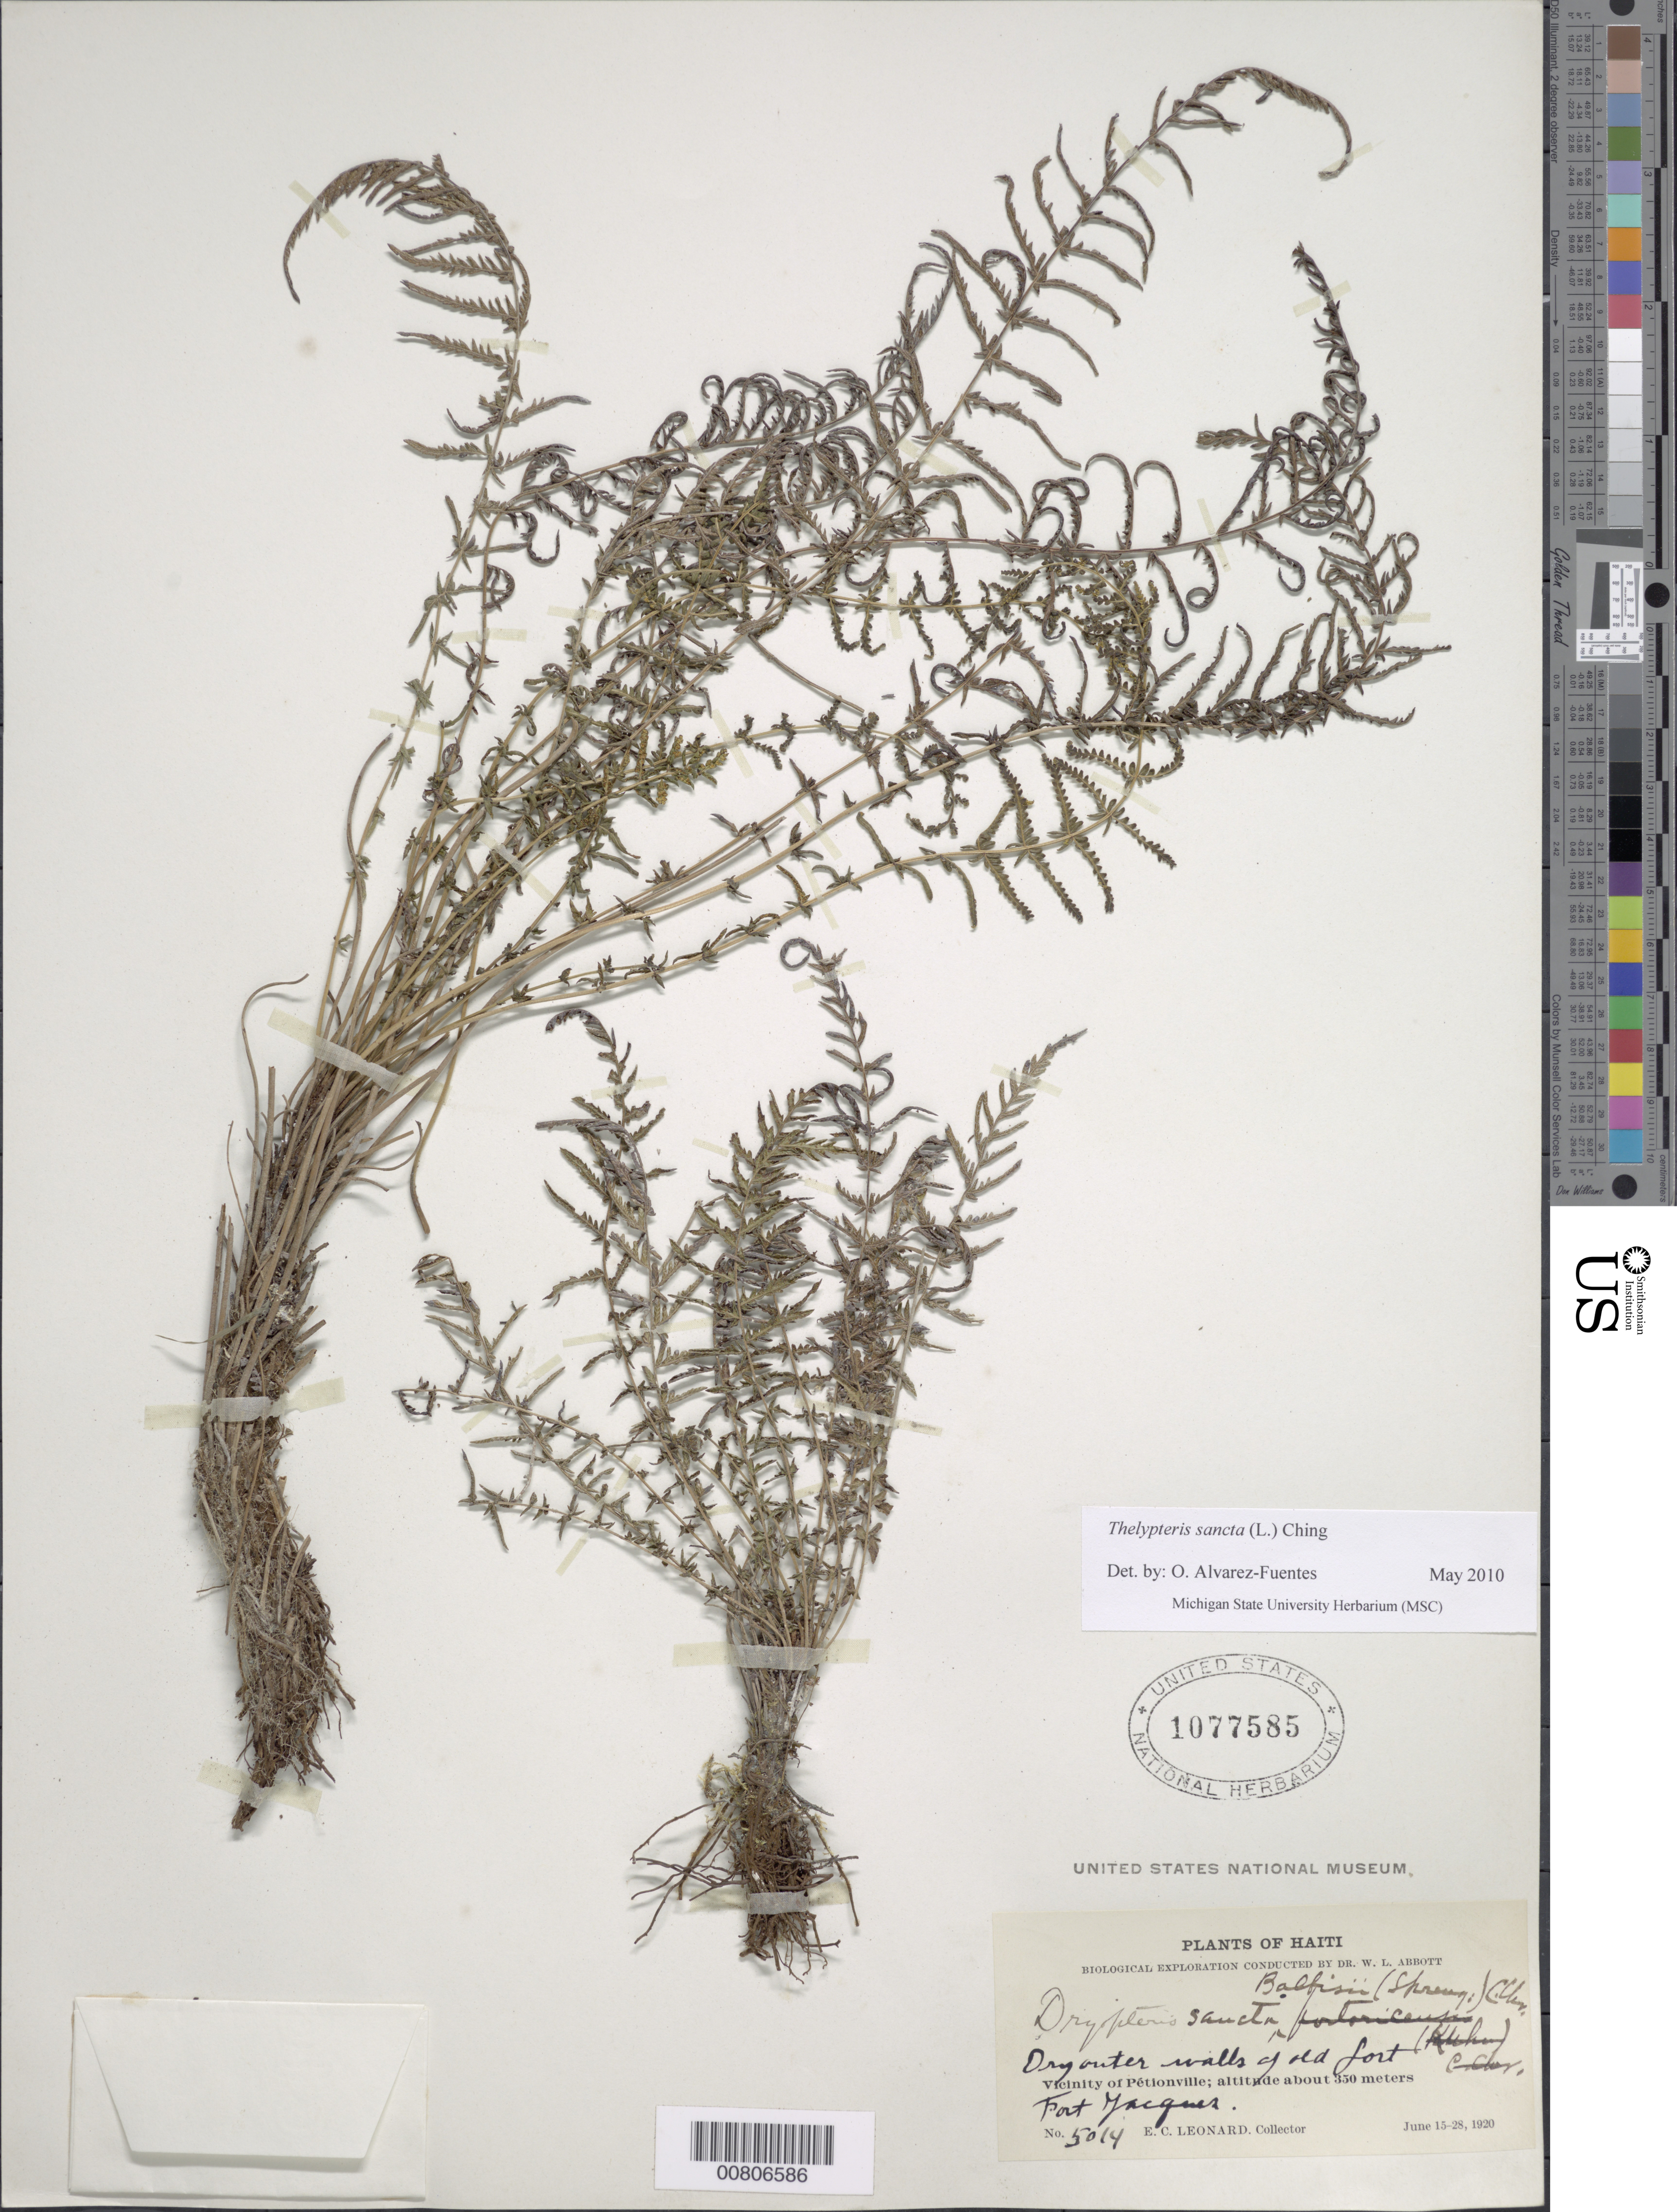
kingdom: Plantae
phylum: Tracheophyta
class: Polypodiopsida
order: Polypodiales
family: Thelypteridaceae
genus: Amauropelta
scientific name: Amauropelta sancta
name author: (L.) Pic. Serm.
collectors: E. C. Leonard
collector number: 5014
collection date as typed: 15 Jun 1920 to 28 Jun 1920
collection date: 1920-06-15/1920-06-28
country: Haiti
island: Hispaniola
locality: Pétionville vicinity, Fort Jacques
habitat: Dry outer walls of old fort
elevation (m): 350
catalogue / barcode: US 1077585